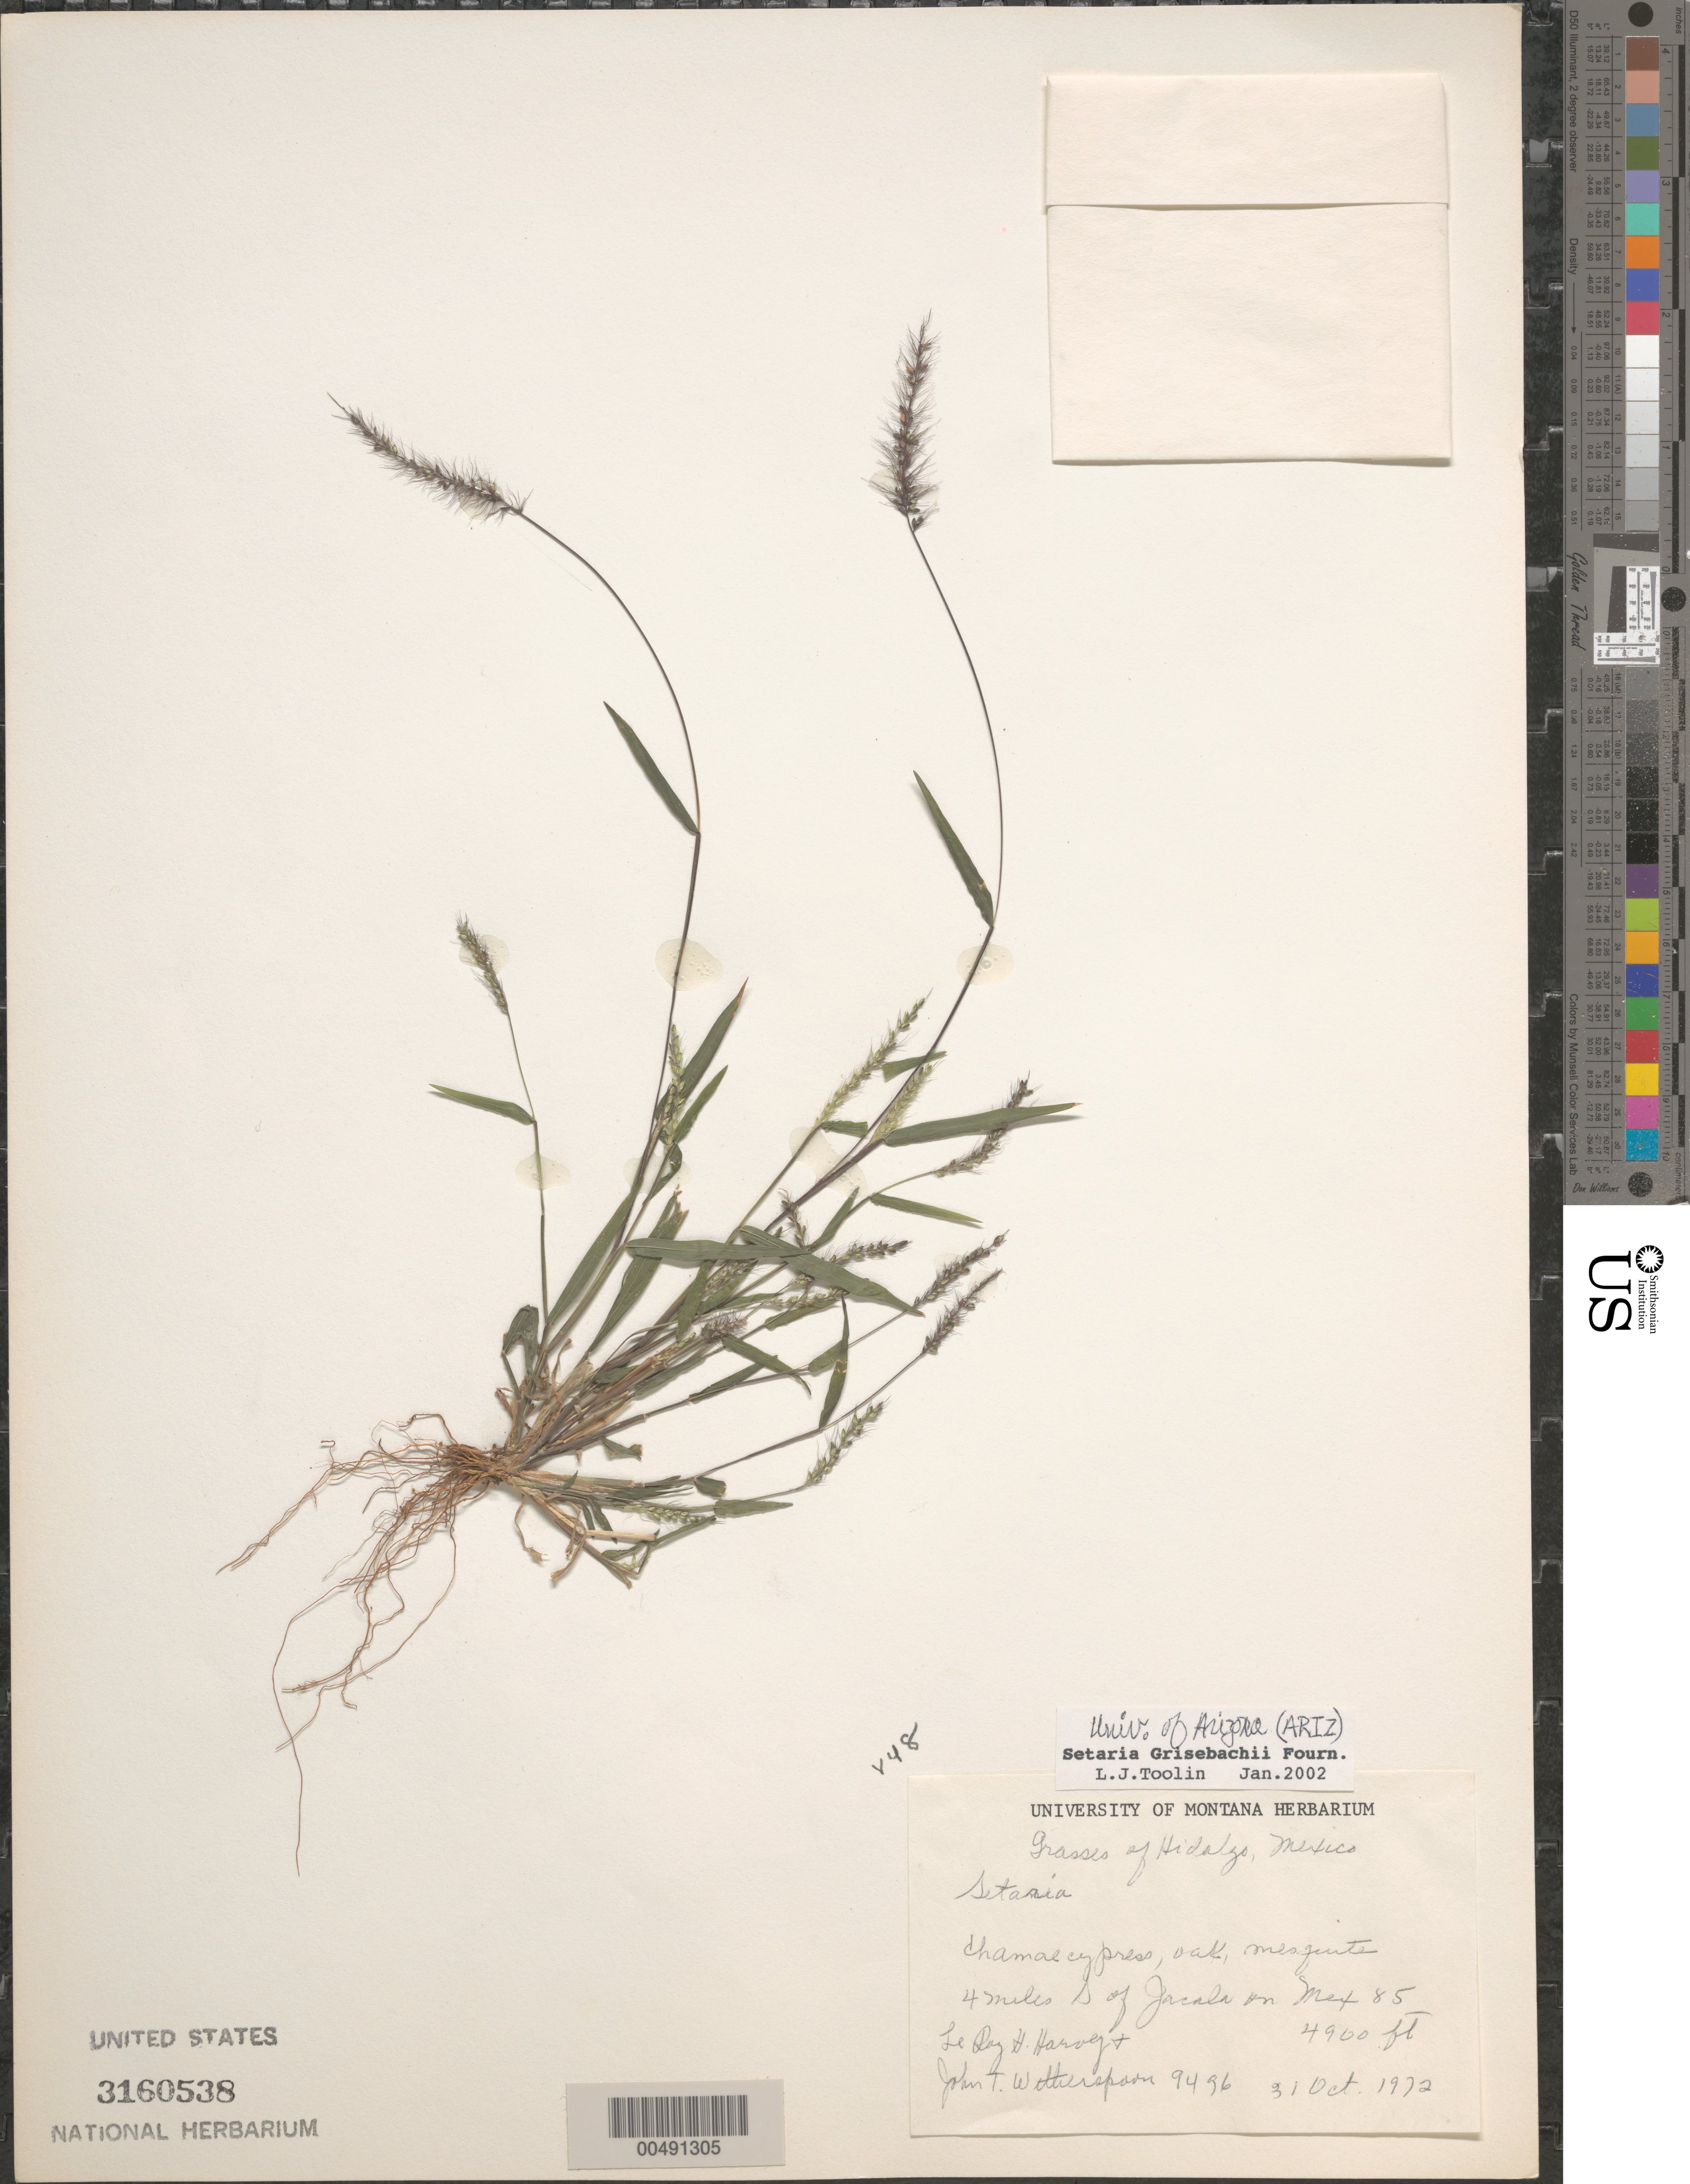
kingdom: Plantae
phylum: Tracheophyta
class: Liliopsida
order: Poales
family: Poaceae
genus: Setaria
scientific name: Setaria sp.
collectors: J. Witherspoon & L. H. Harvey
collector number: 9456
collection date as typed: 31 Oct 1972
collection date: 1972-10-31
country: Mexico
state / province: Hidalgo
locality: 4 mi S of Jacala on Mex 85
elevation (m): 1494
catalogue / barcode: US 3160538